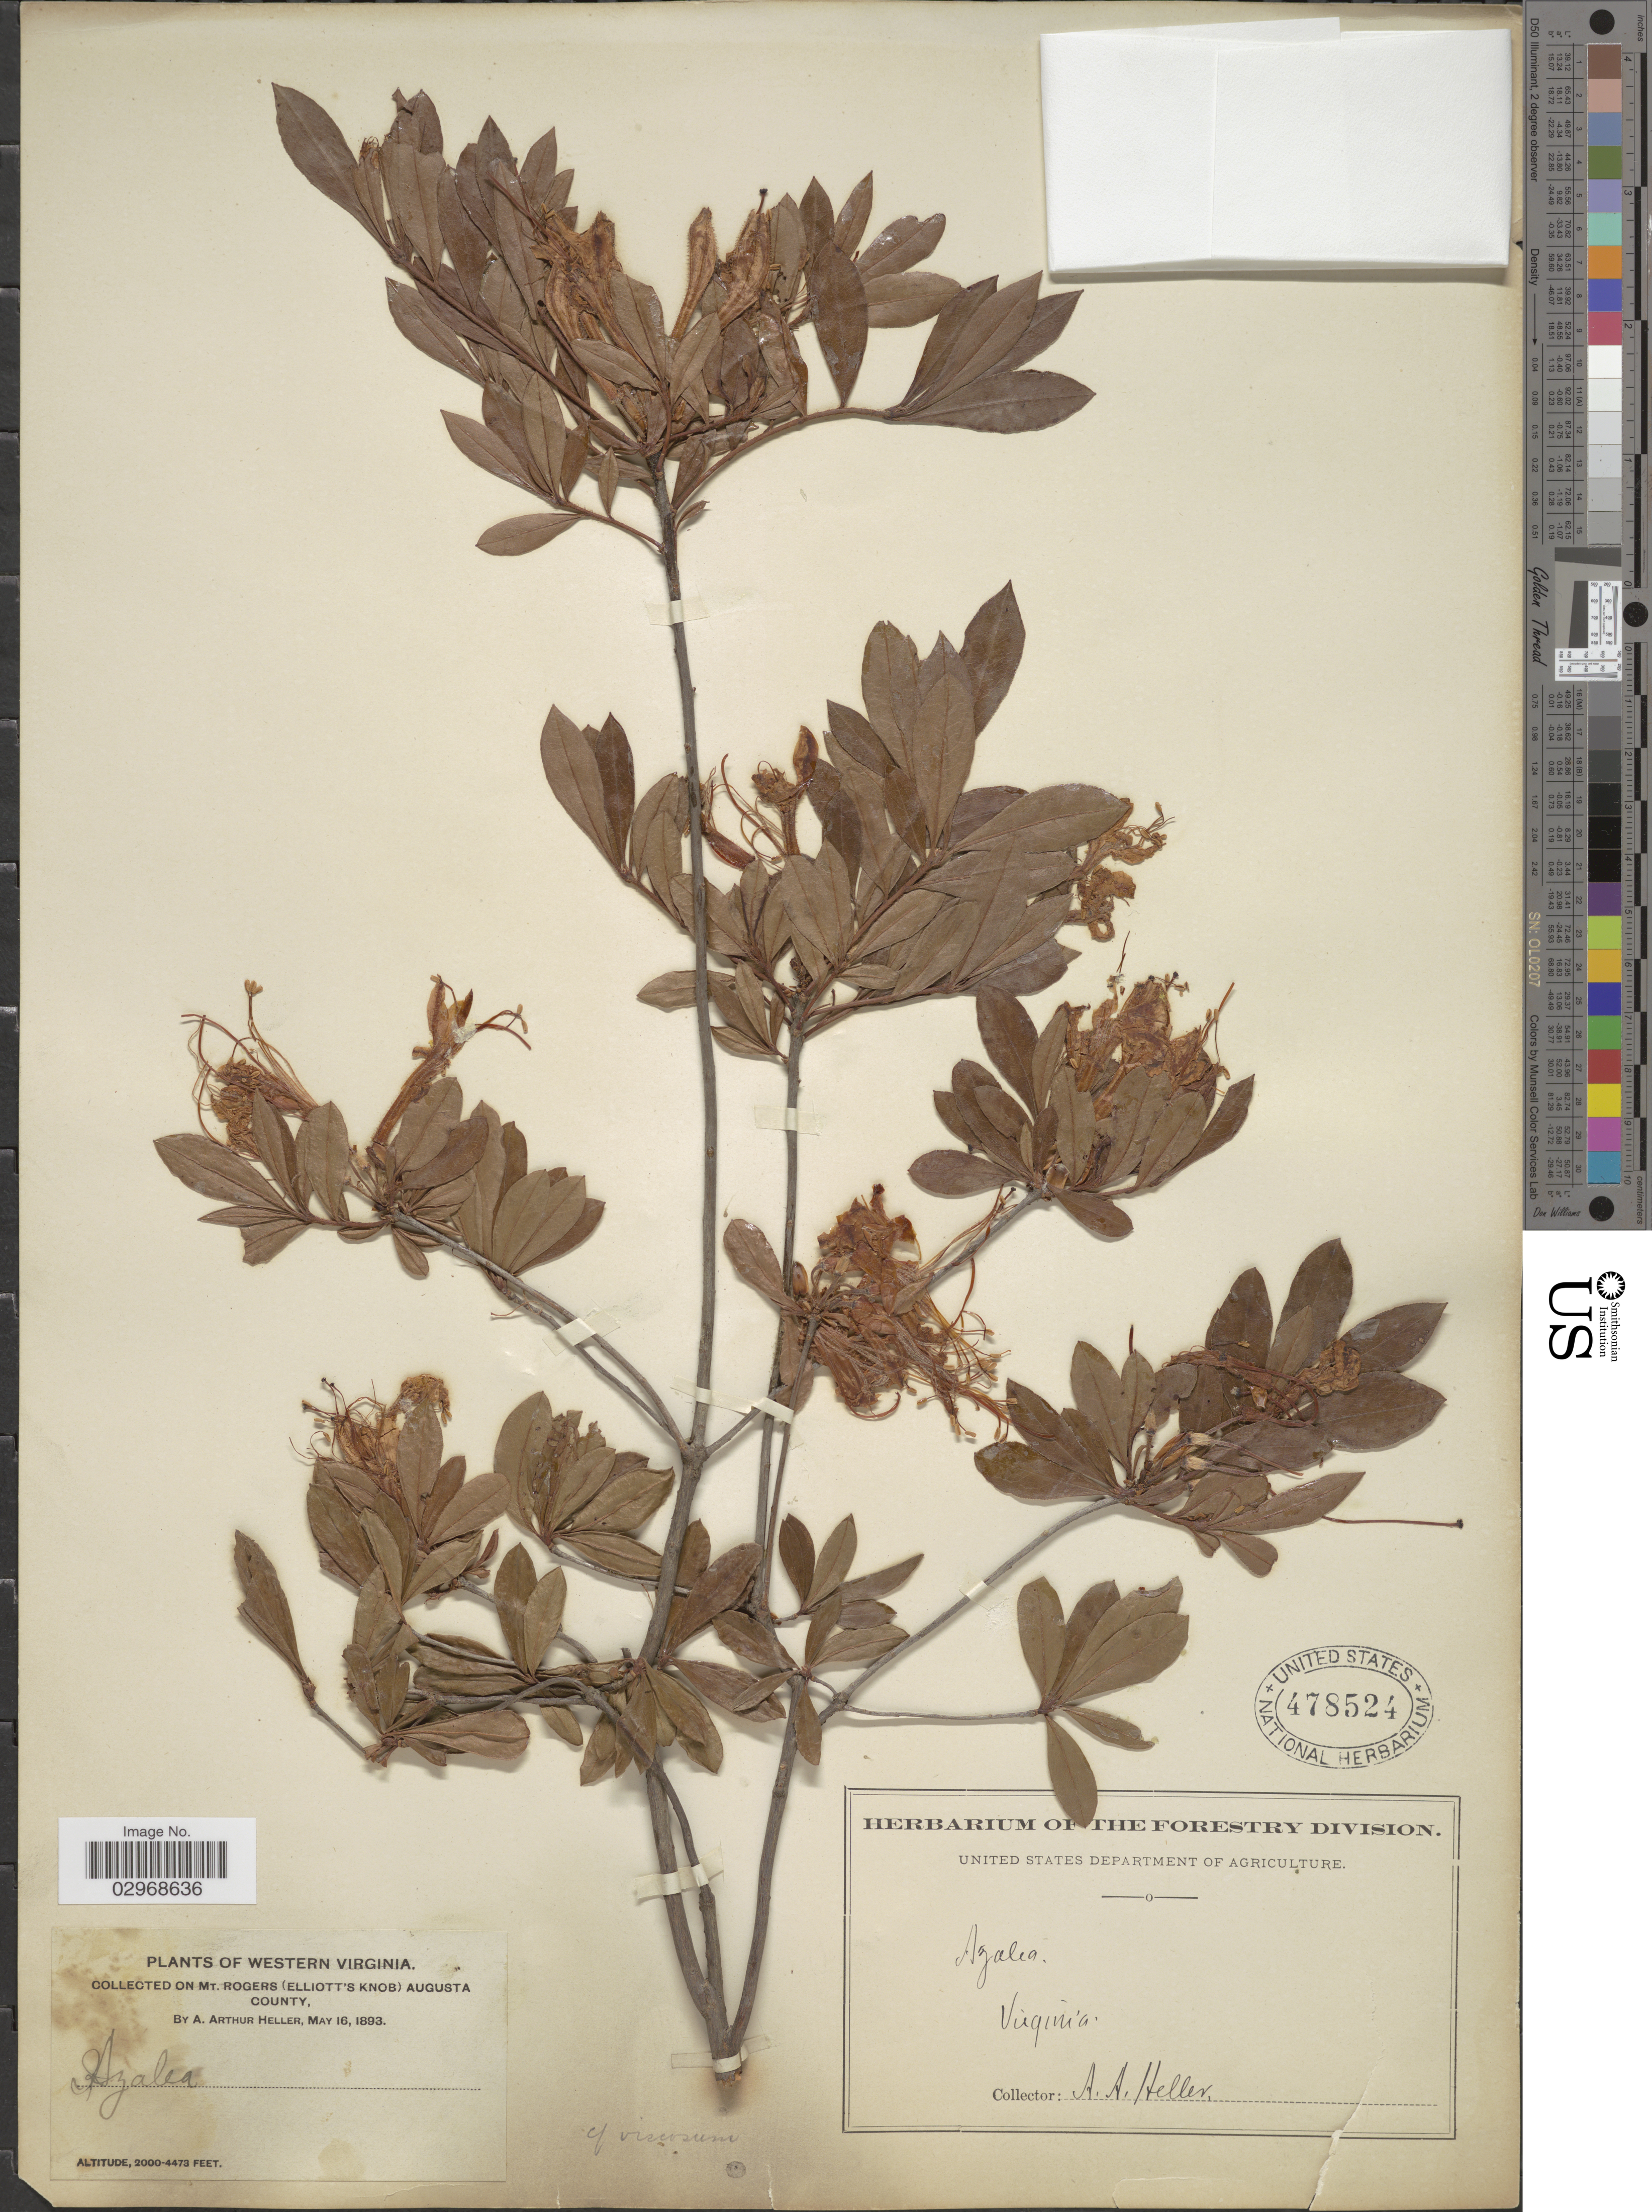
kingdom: Plantae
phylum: Tracheophyta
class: Magnoliopsida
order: Ericales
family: Ericaceae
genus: Rhododendron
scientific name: Rhododendron viscosum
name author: (L.) Torr.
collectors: A. A. Heller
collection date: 1893-05-16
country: United States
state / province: Virginia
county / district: Augusta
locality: On Mt. Rogers (Elliott's Knob) Augusta County.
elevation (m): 610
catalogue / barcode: US 478524